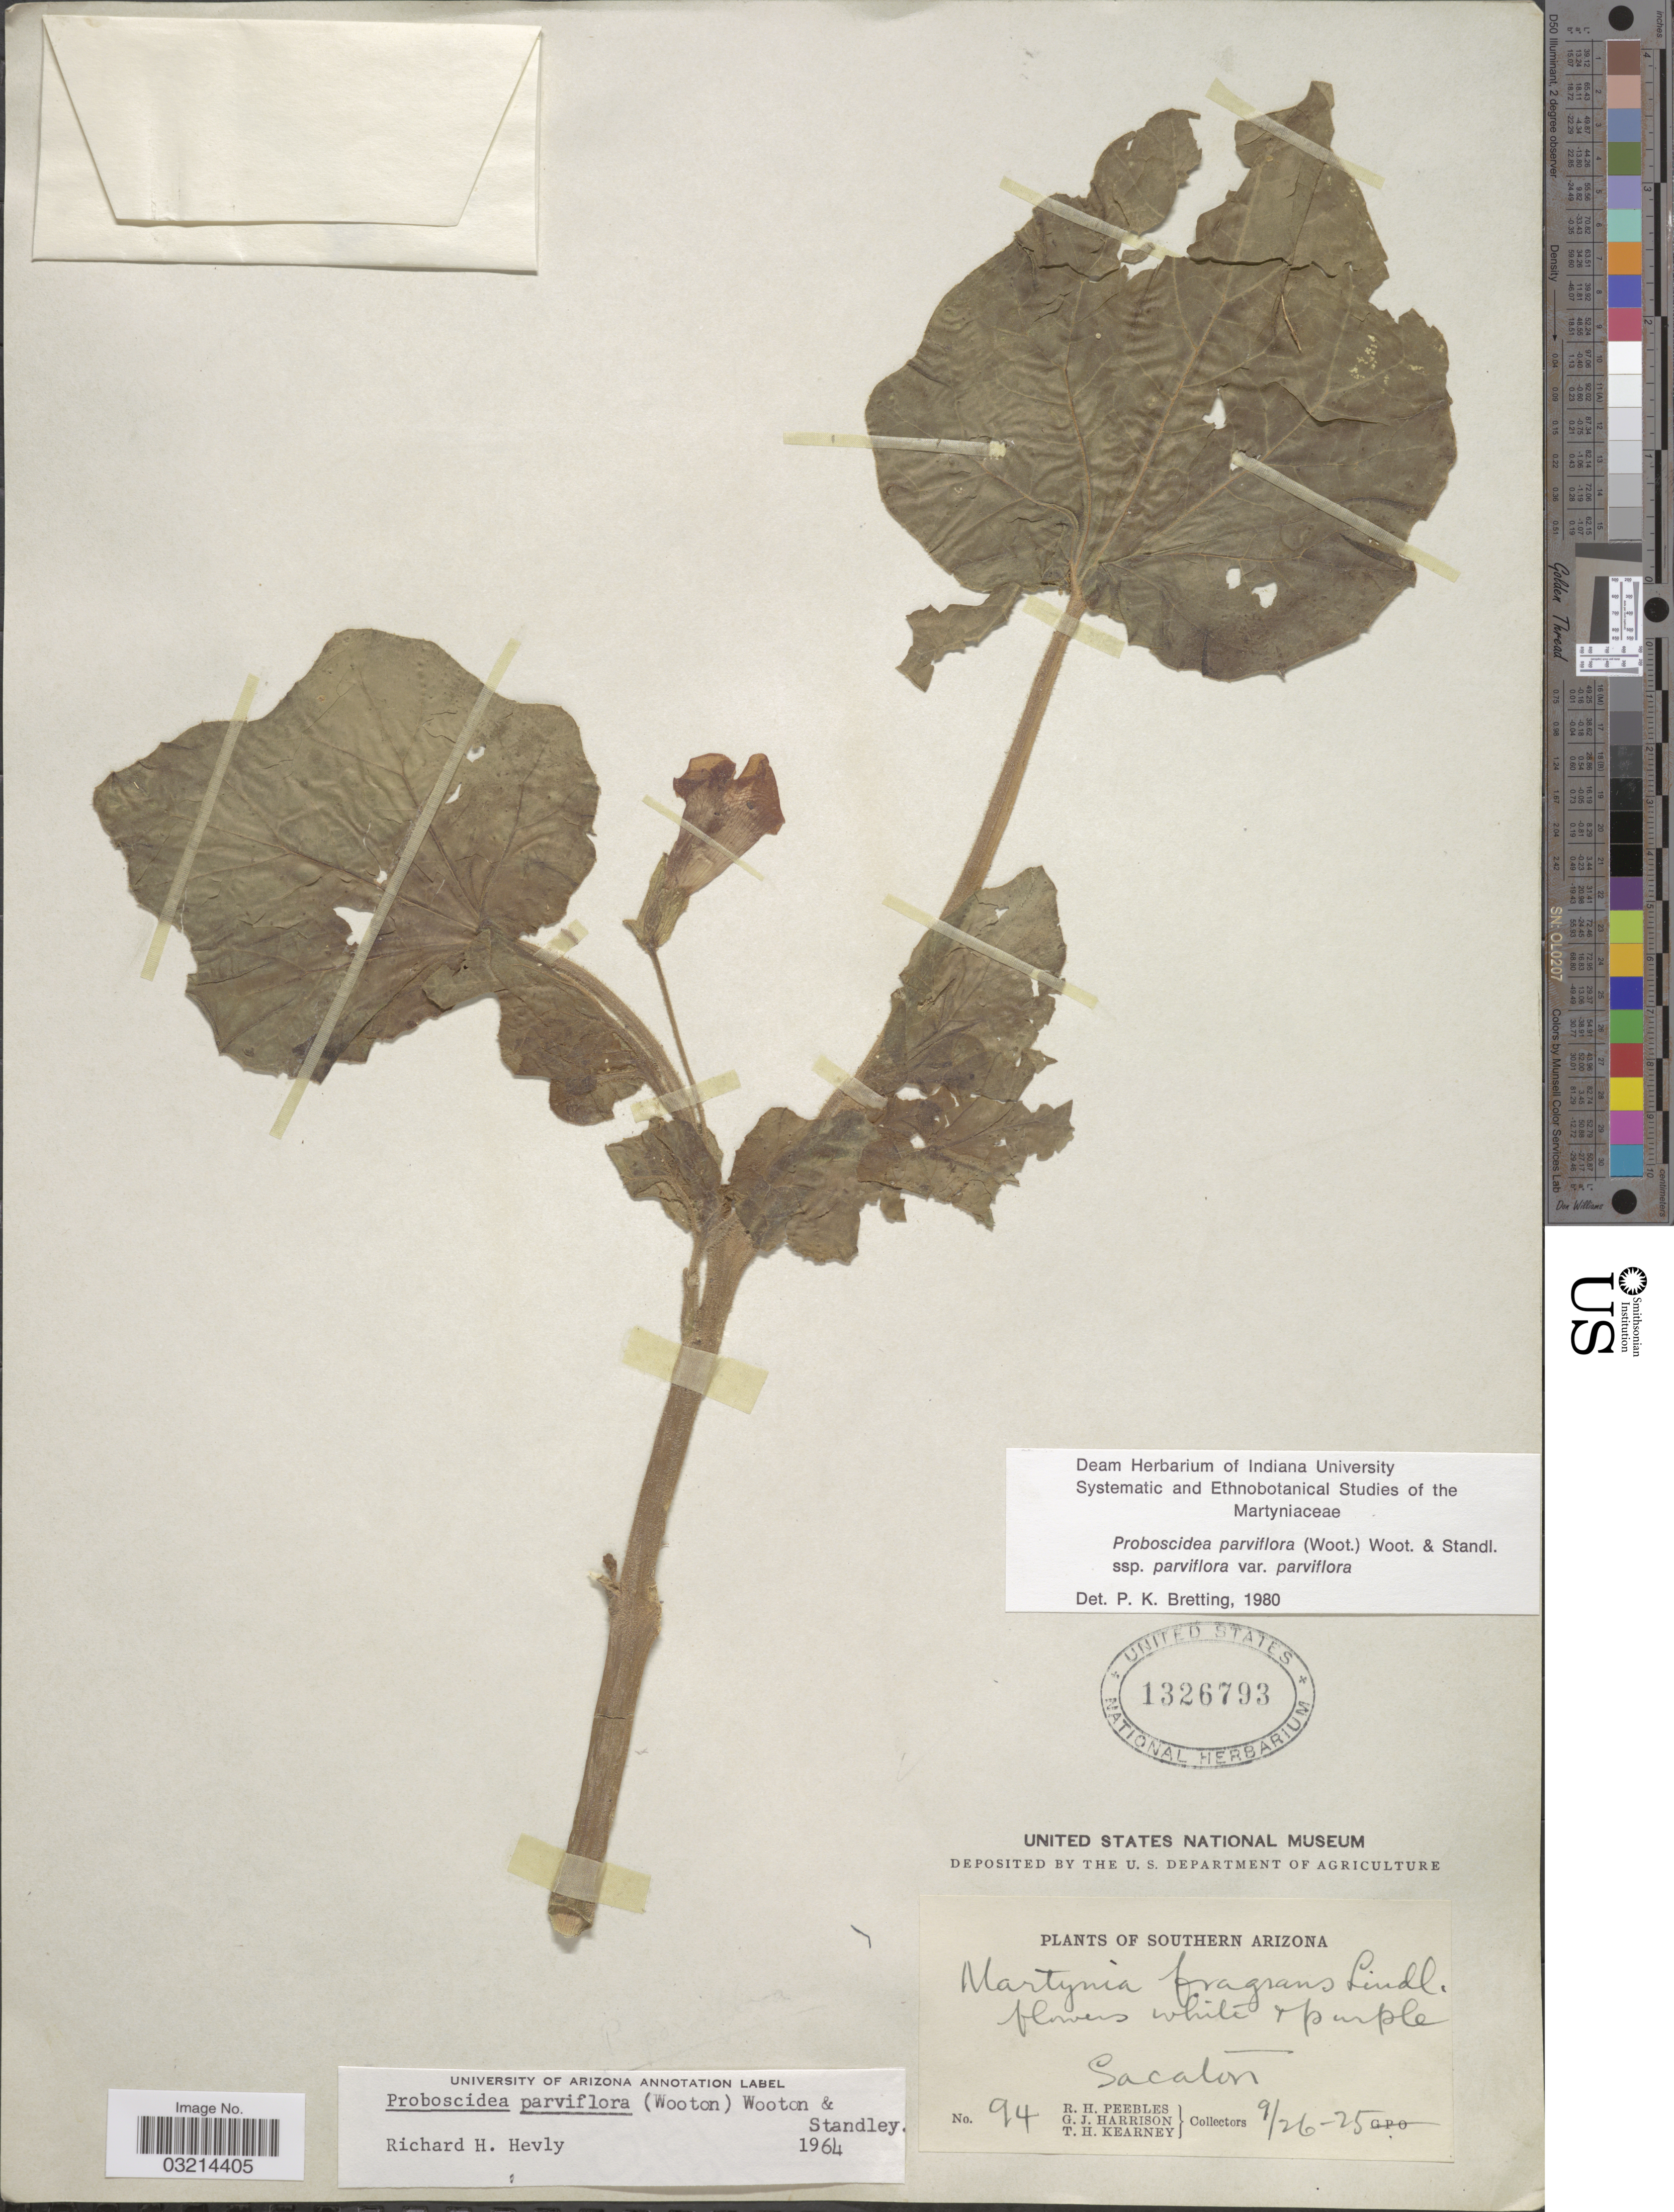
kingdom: Plantae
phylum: Tracheophyta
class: Magnoliopsida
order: Lamiales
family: Martyniaceae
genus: Proboscidea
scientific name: Proboscidea parviflora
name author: (Wooton) Wooton & Standl.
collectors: R. H. Peebles, G. J. Harrison & T. H. Kearney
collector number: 94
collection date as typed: Transcribed d/m/y: 26/9/25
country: United States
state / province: Arizona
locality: Southern Arizona, Sacaton.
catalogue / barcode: US 1326793